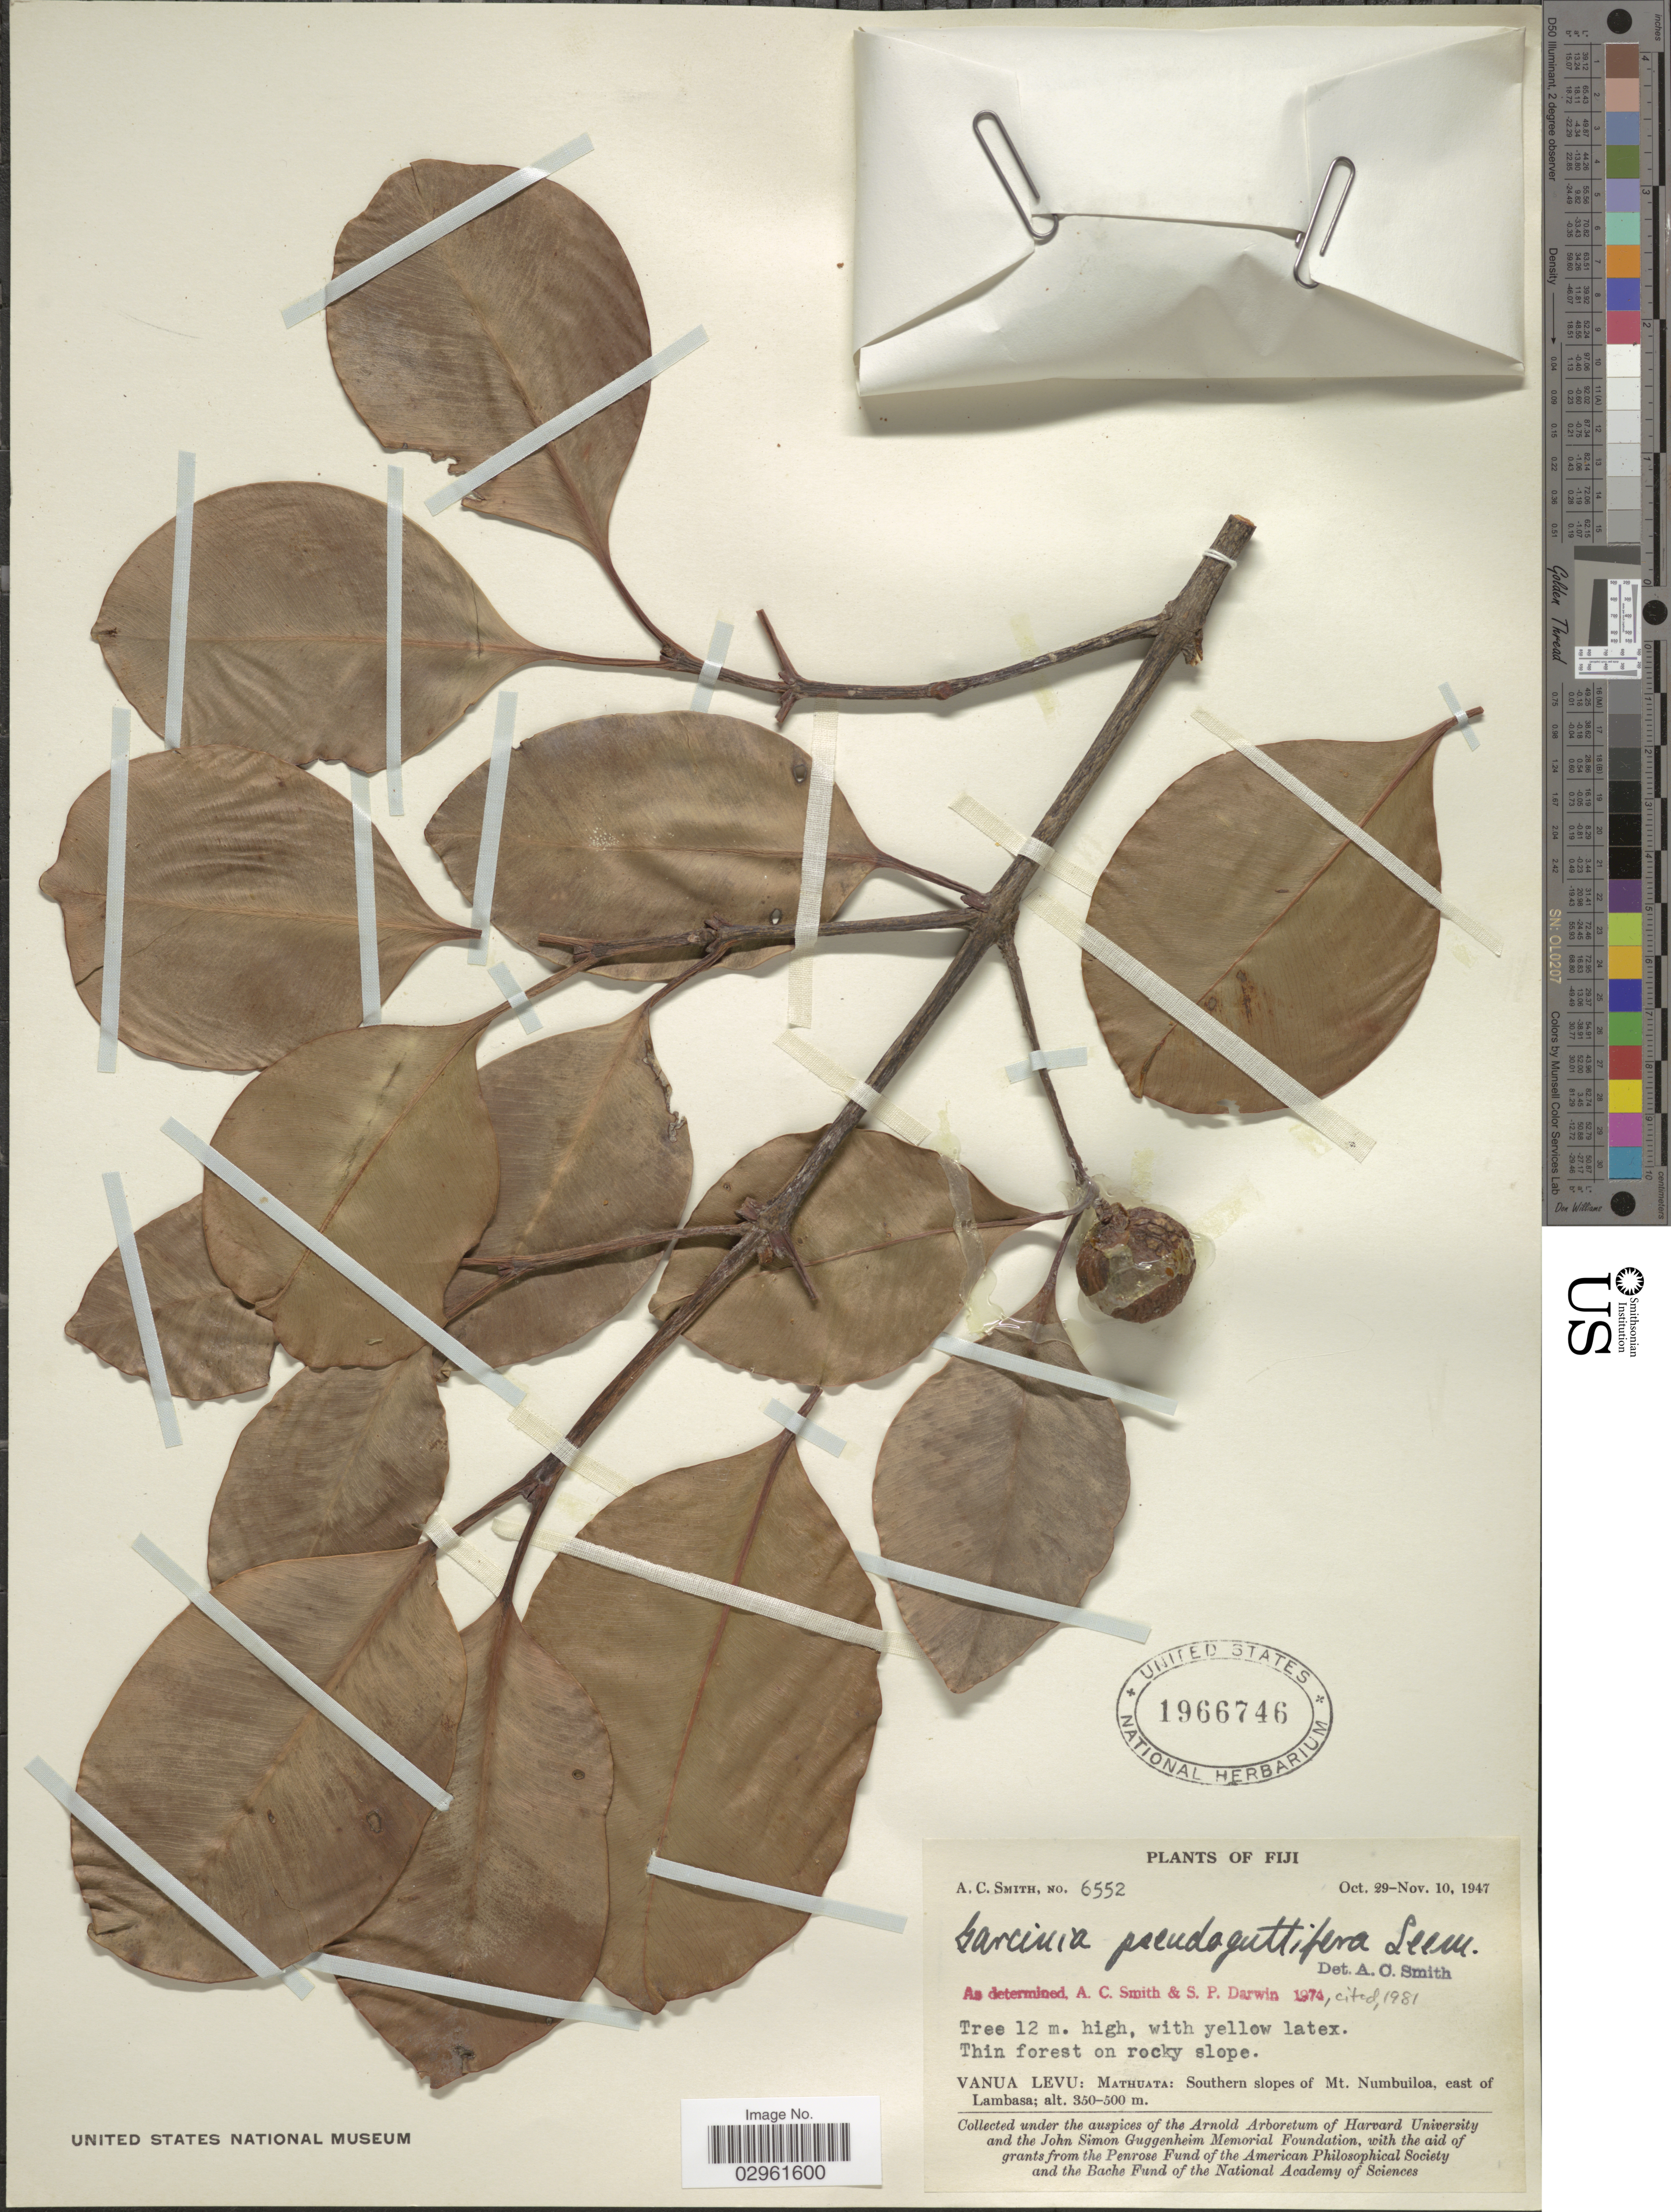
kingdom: Plantae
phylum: Tracheophyta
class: Magnoliopsida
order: Malpighiales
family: Clusiaceae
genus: Garcinia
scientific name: Garcinia pseudoguttifera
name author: Seem.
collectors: A. C. Smith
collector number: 6552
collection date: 1947-10-29/1947-11-10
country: Fiji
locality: Vanua Levu: Mathuata: Southern slopes of Mt. Numbuiloa, east of Lambasa.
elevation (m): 350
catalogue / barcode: US 1966746